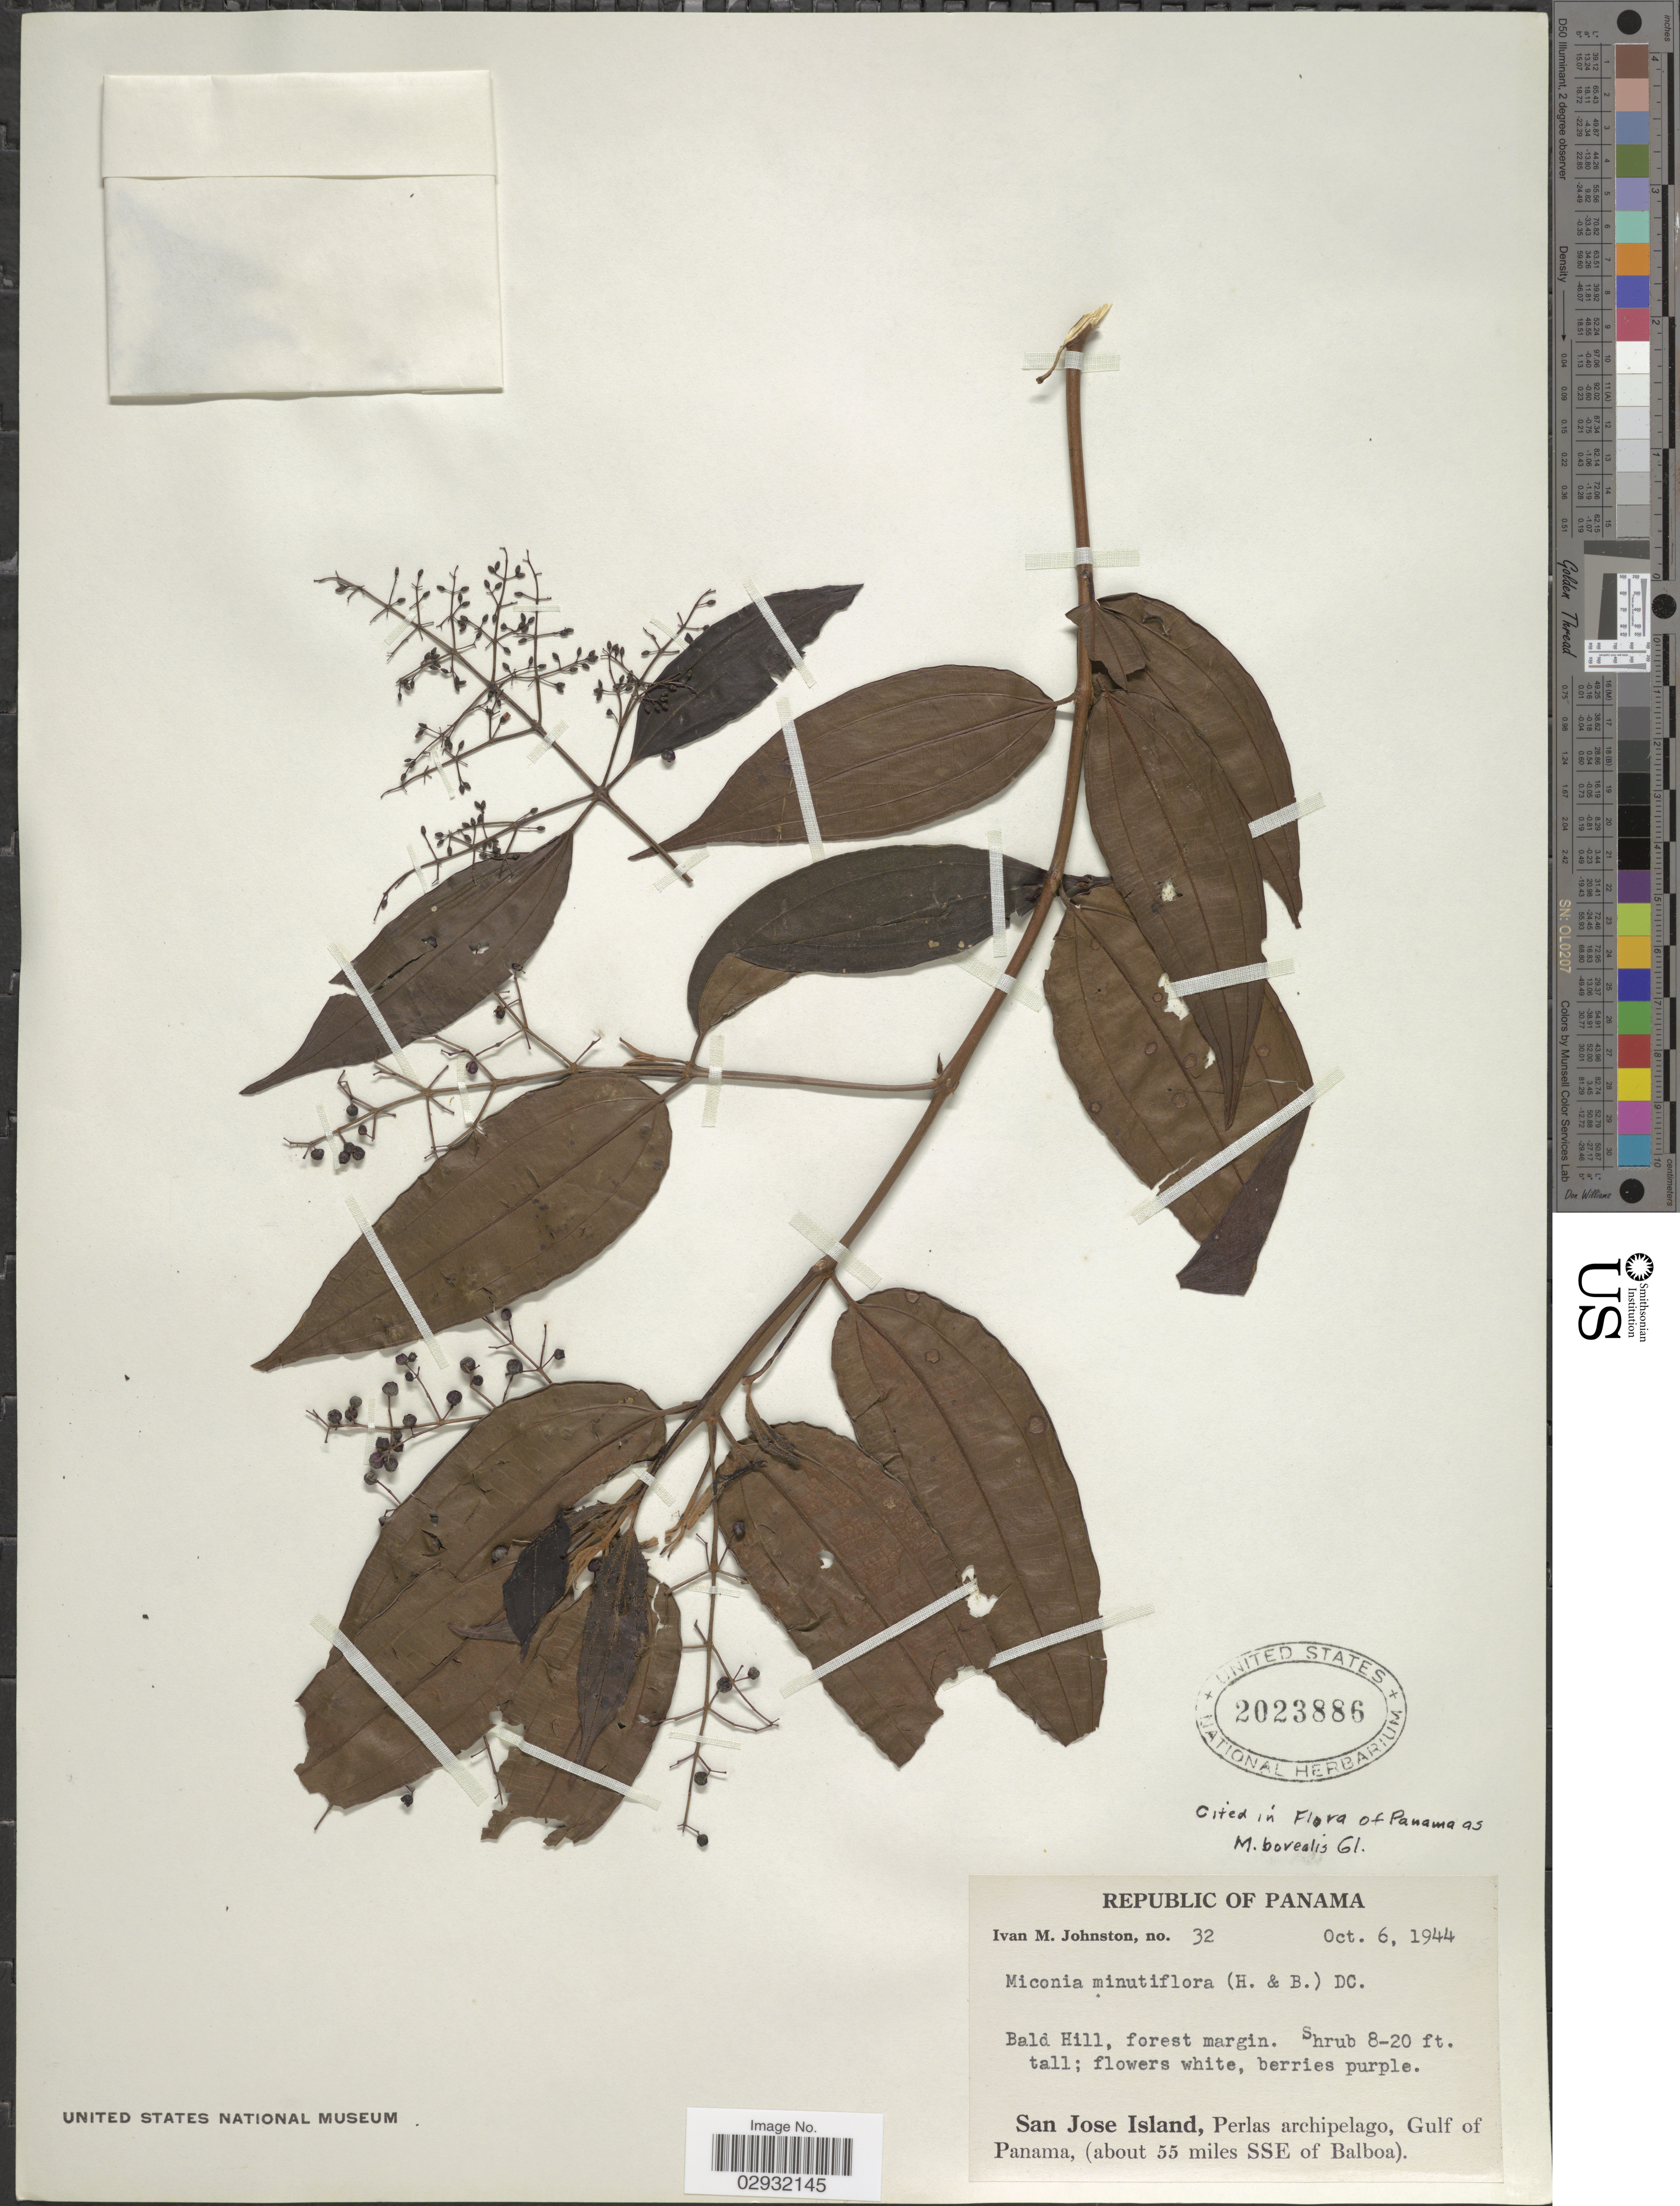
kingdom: Plantae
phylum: Tracheophyta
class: Magnoliopsida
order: Myrtales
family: Melastomataceae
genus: Miconia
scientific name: Miconia borealis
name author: Gleason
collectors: I.M. Johnston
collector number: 32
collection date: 1944-10-06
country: Panama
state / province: Panamá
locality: Republic of Panama, San Jose Island, Perlas archipelago, Gulf of Panama, (about 55 miles SSE of Balboa), Bald Hill.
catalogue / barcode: US 2023886